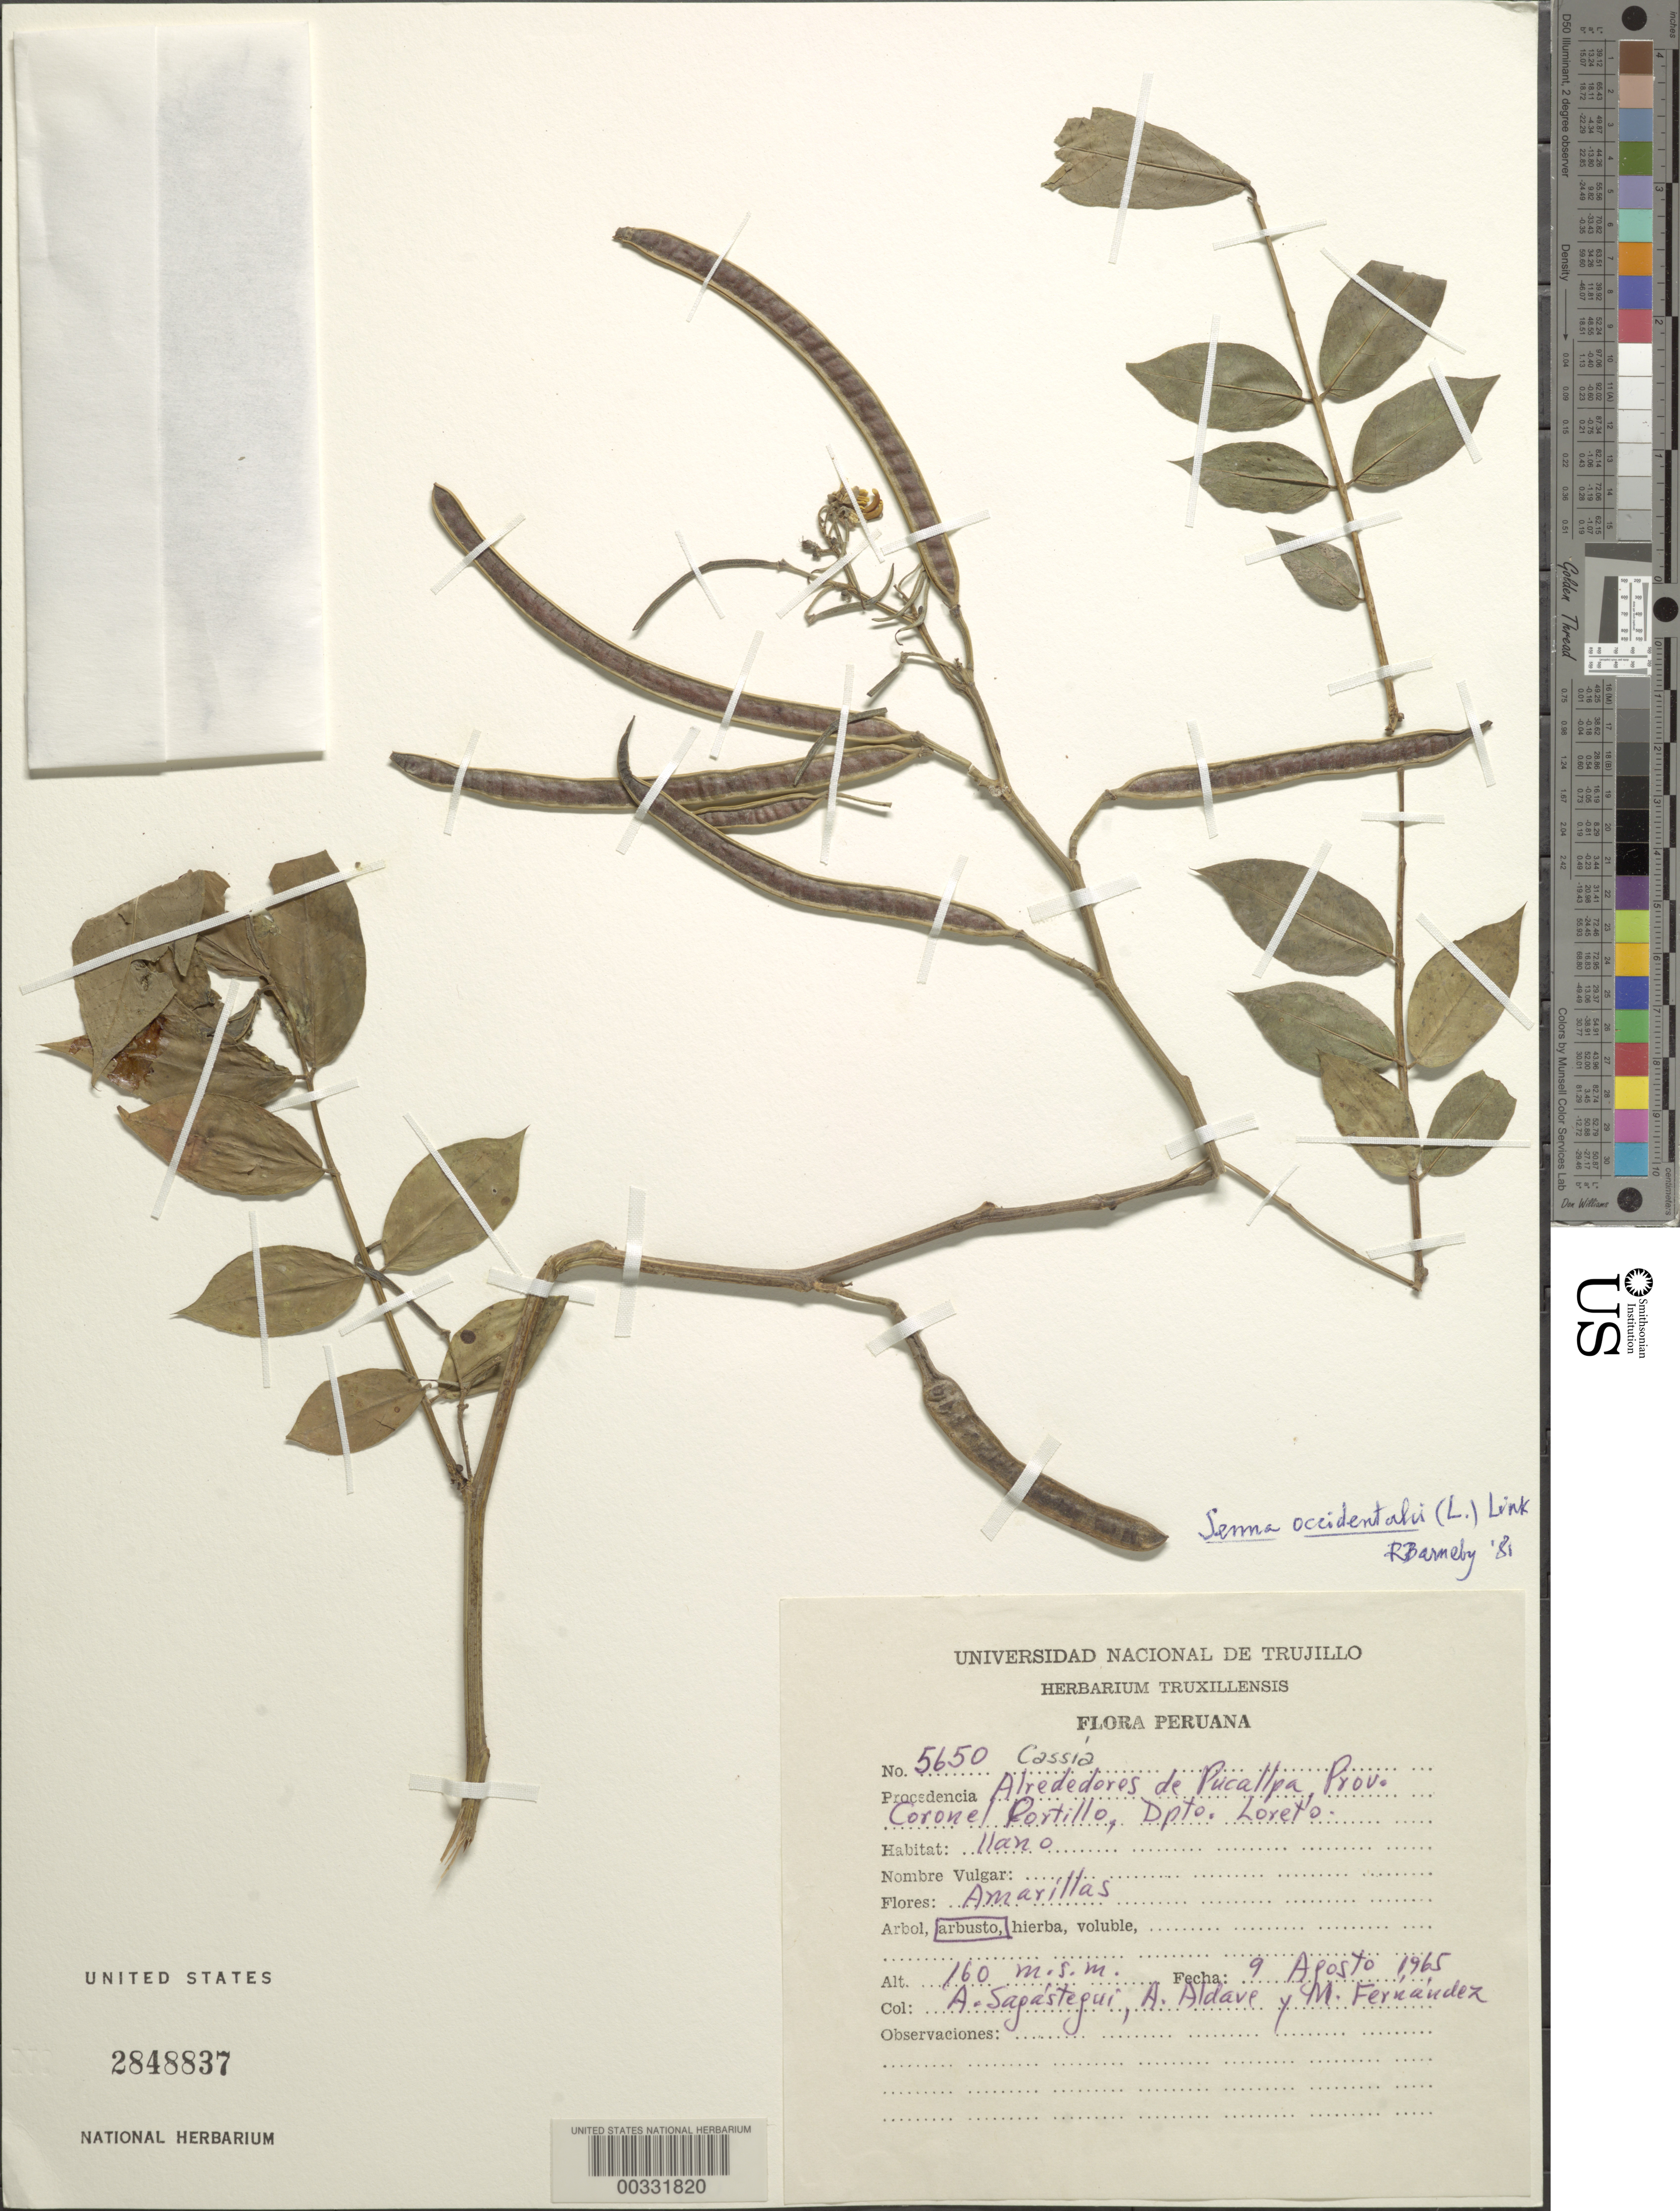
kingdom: Plantae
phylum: Tracheophyta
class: Magnoliopsida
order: Fabales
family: Fabaceae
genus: Senna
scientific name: Senna occidentalis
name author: (L.) Link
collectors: A. Sagástegui A., A. Aldave Pajares & M. Fernandez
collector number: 5650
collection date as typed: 09 Aug 1965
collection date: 1965-08-09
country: Peru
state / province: Ucayali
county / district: Coronel Portillo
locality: Coronel Portillo Prov., alrededores de Pucallpa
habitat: Llano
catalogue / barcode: US 2848837